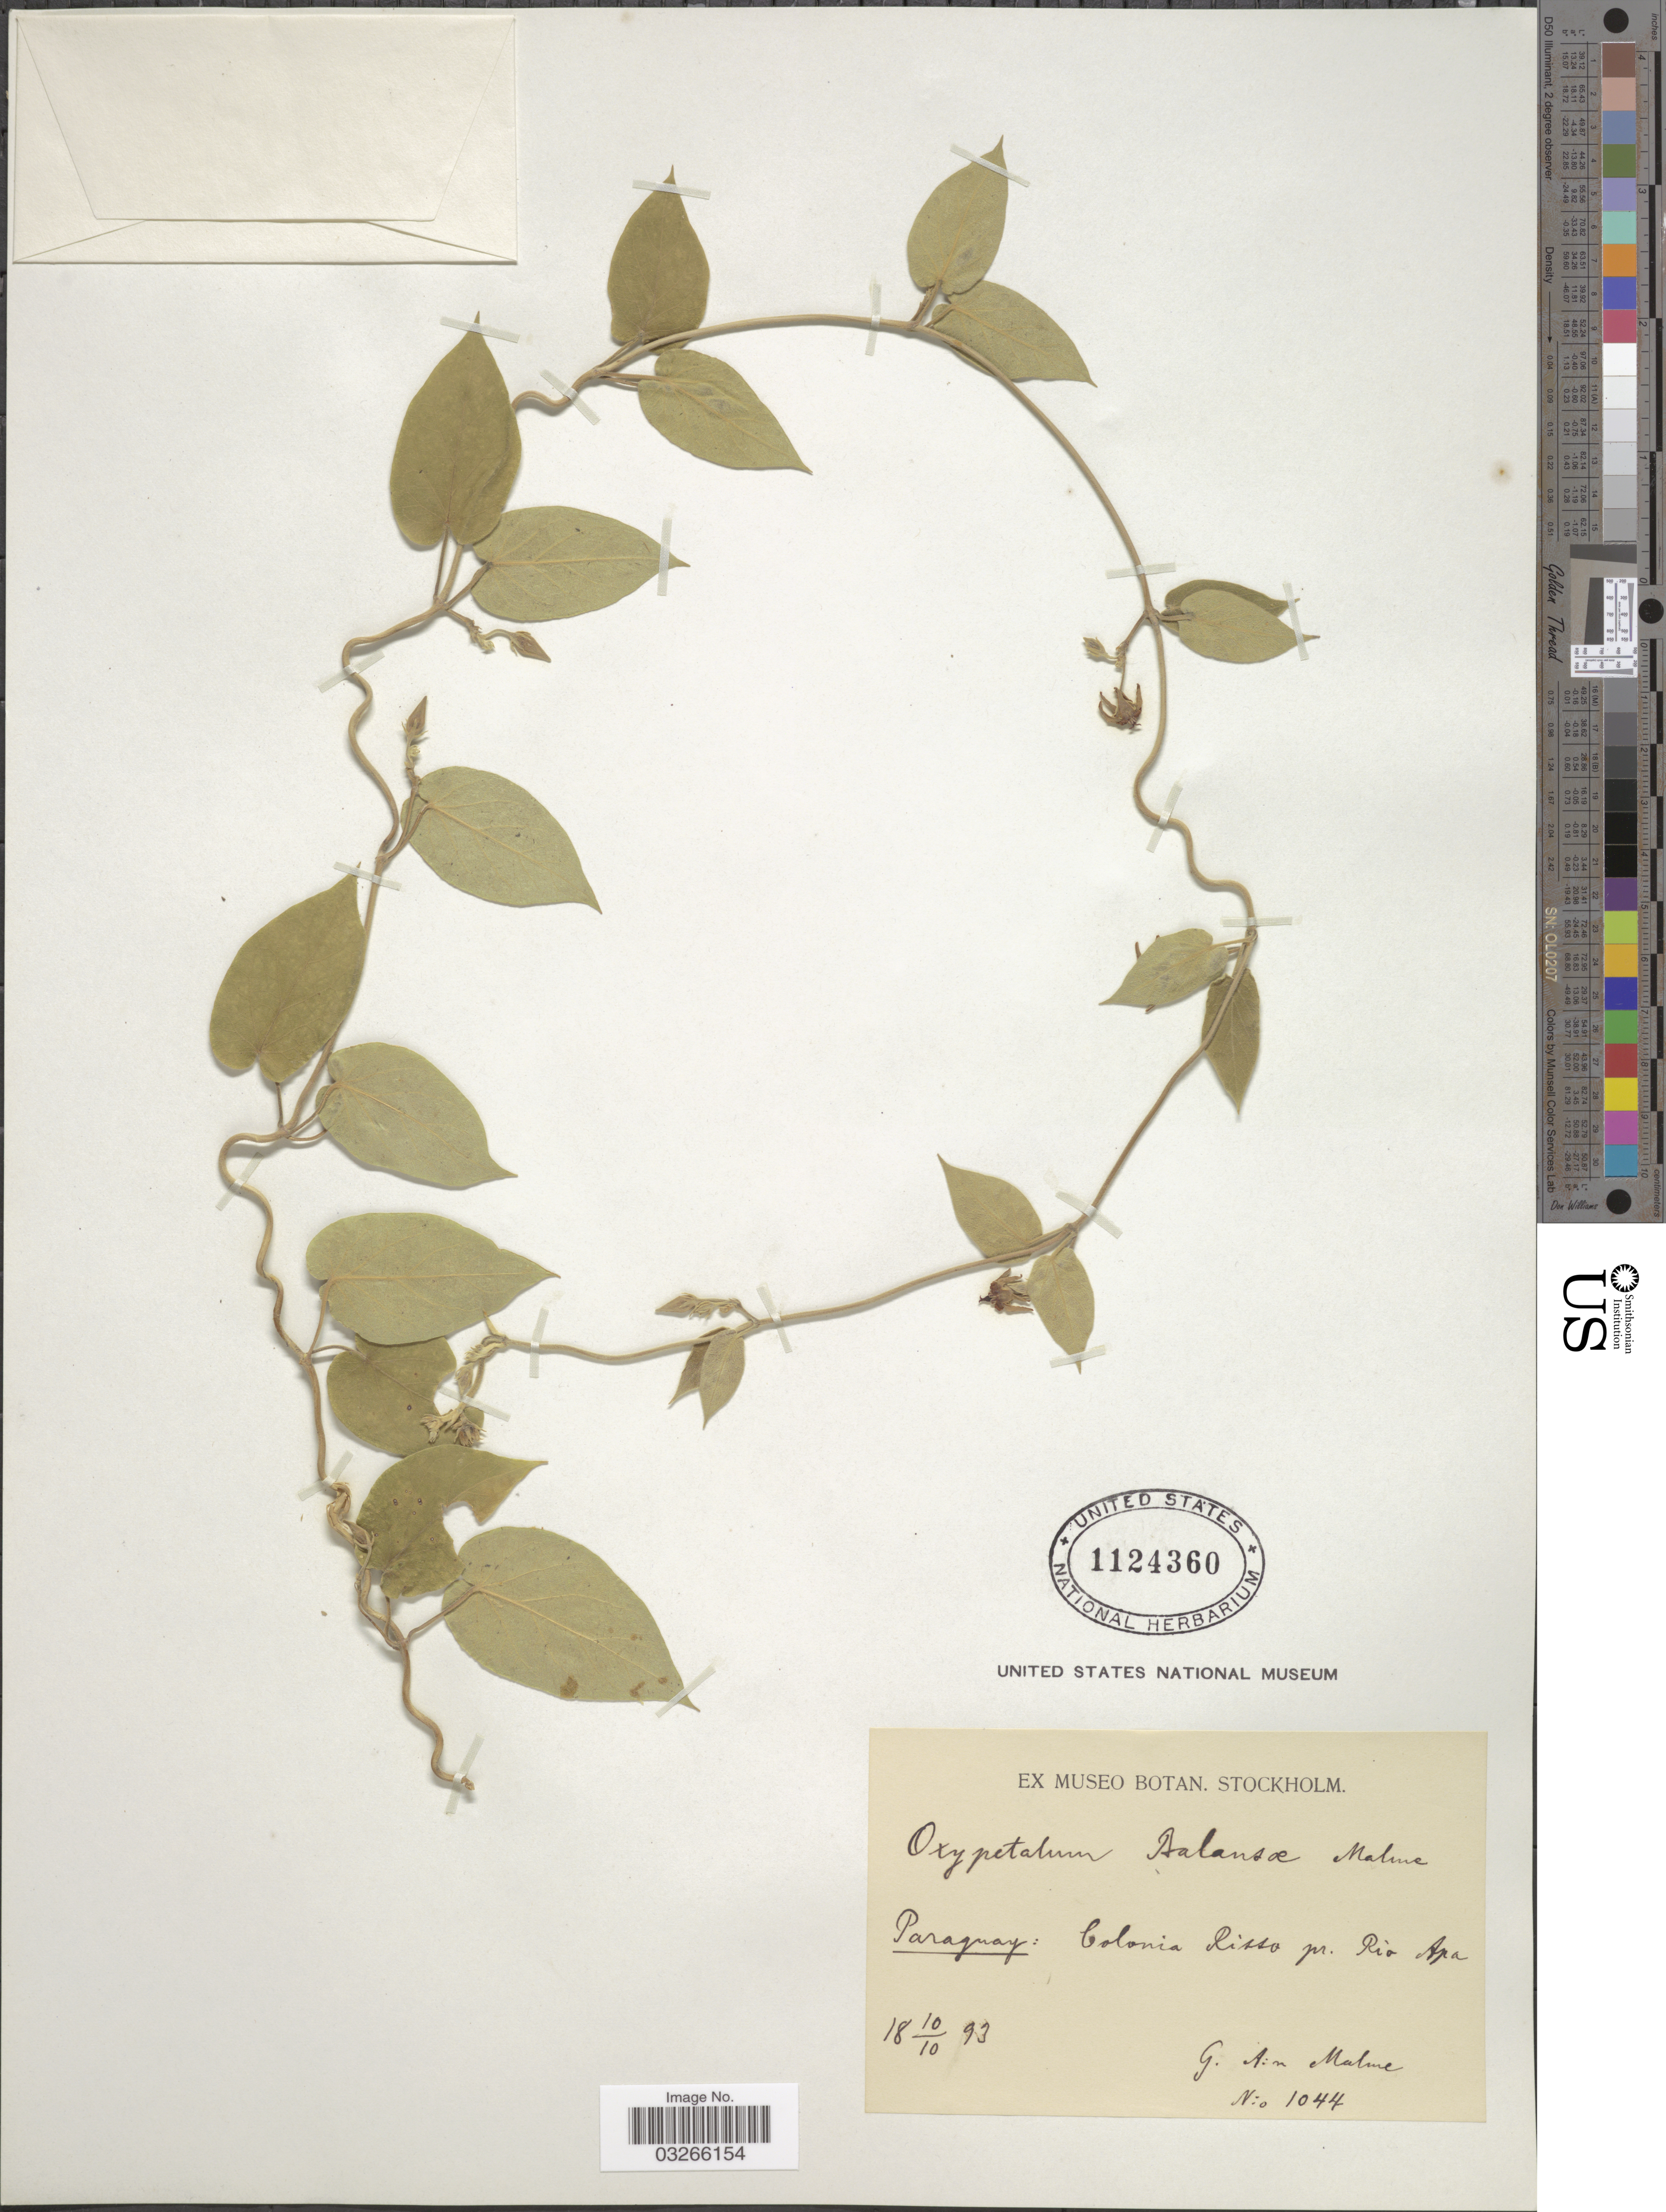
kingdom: Plantae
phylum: Tracheophyta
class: Magnoliopsida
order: Gentianales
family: Apocynaceae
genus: Oxypetalum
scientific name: Oxypetalum balansae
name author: Malme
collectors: G. O. A. Malme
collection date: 1893-10-10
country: Paraguay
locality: Colonia Risso pr. Rio Apa.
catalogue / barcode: US 1124360